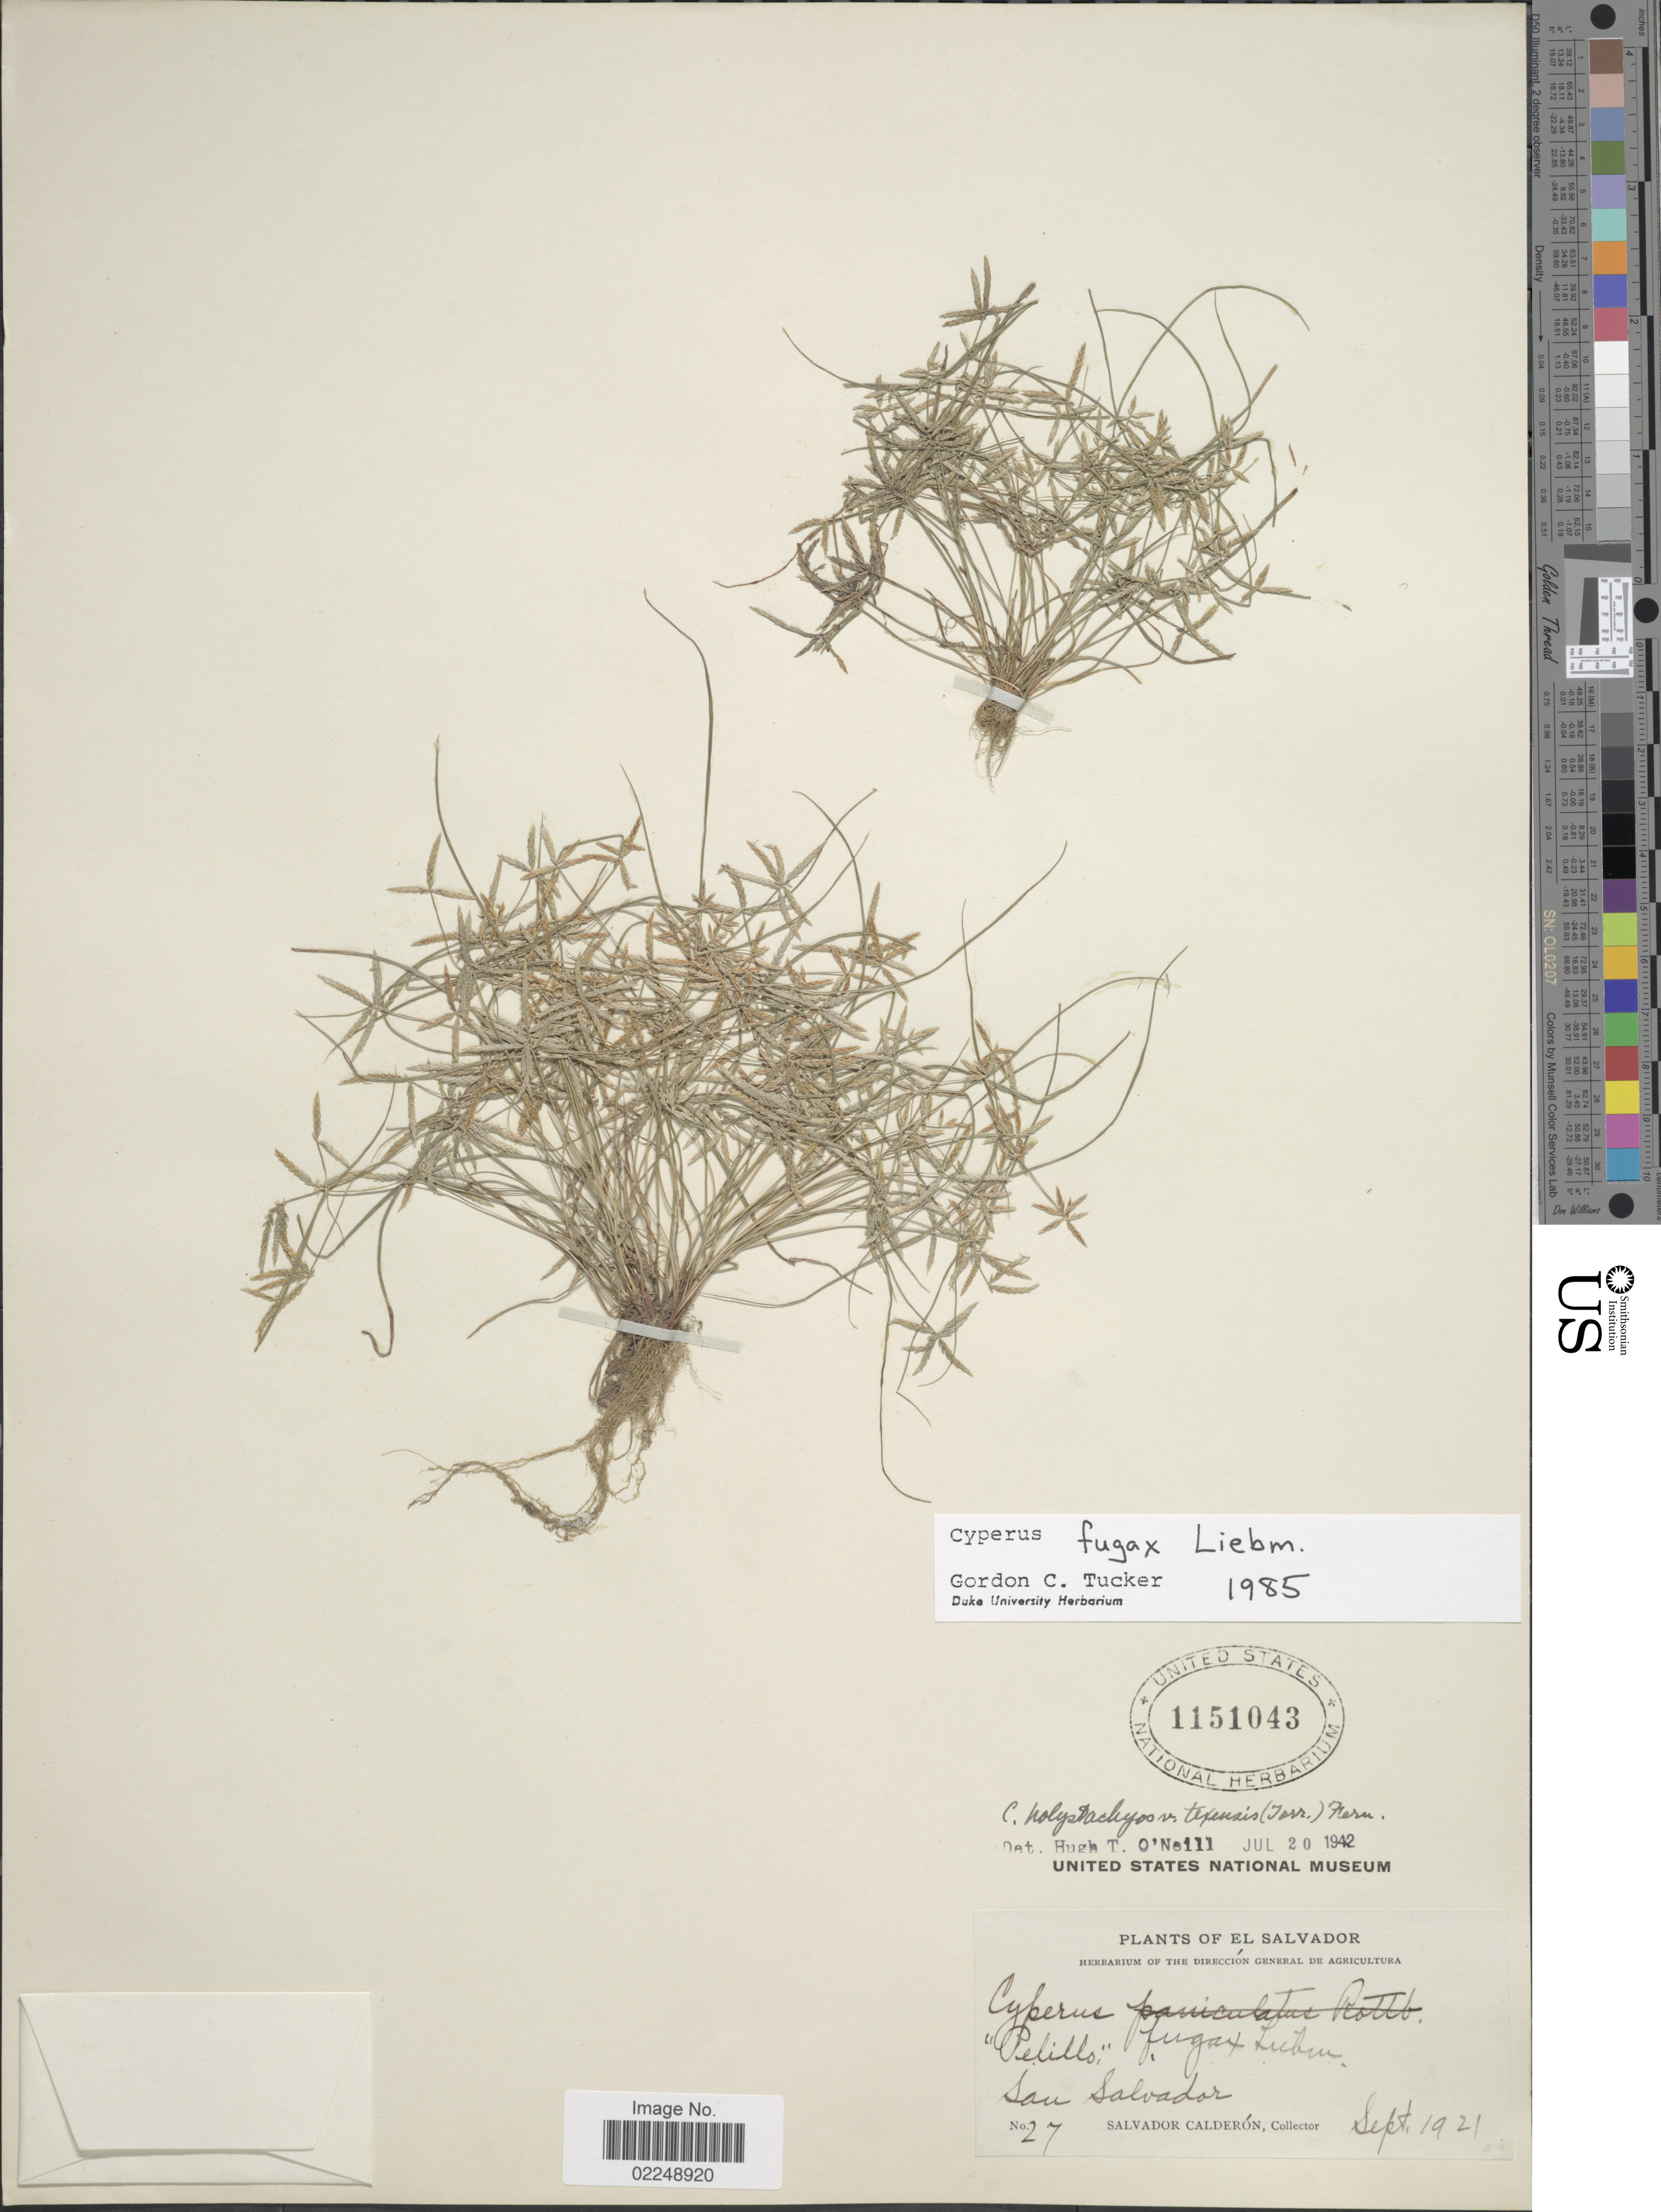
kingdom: Plantae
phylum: Tracheophyta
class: Liliopsida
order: Poales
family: Cyperaceae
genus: Cyperus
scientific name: Cyperus fugax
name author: Liebm.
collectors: S. Calderón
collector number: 27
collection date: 1921-09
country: El Salvador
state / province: San Salvador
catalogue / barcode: US 1151043